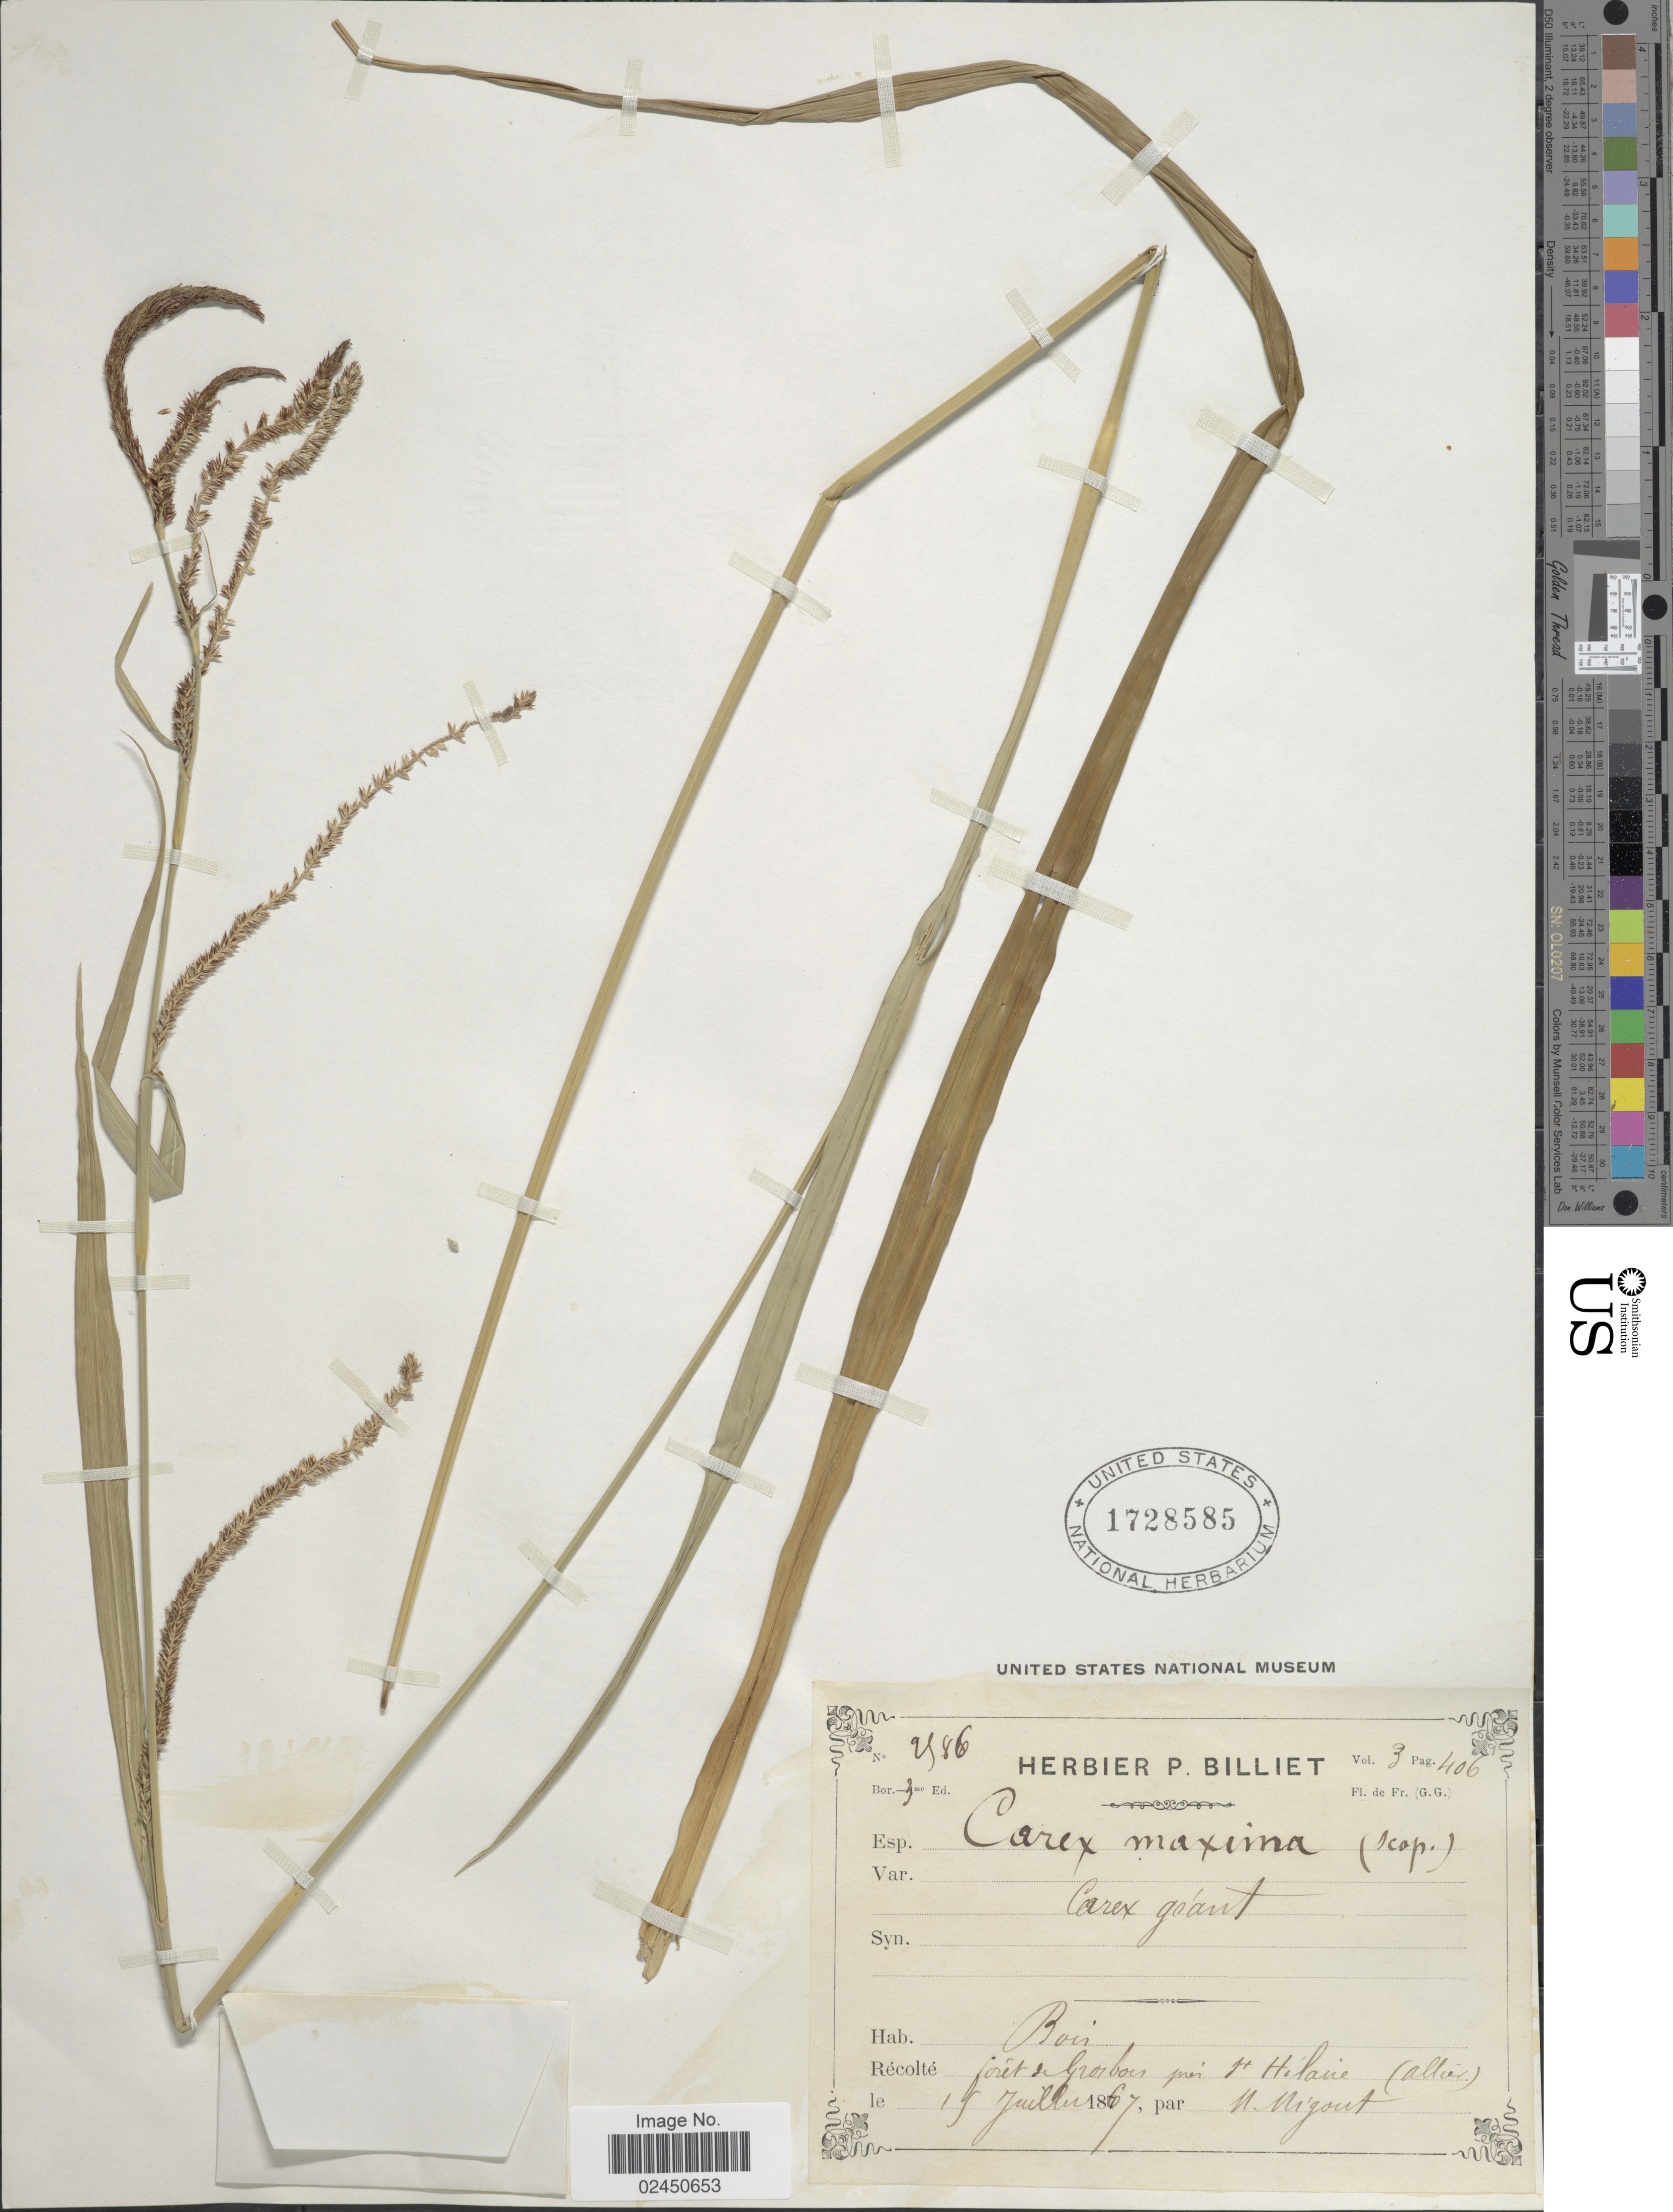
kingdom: Plantae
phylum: Tracheophyta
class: Liliopsida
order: Poales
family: Cyperaceae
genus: Carex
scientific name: Carex pendula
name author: Huds.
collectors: M. Migout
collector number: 2986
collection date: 1867-07-15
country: France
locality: Bois. Foret de Groibos pres St. Hilane (Altar)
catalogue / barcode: US 1728585